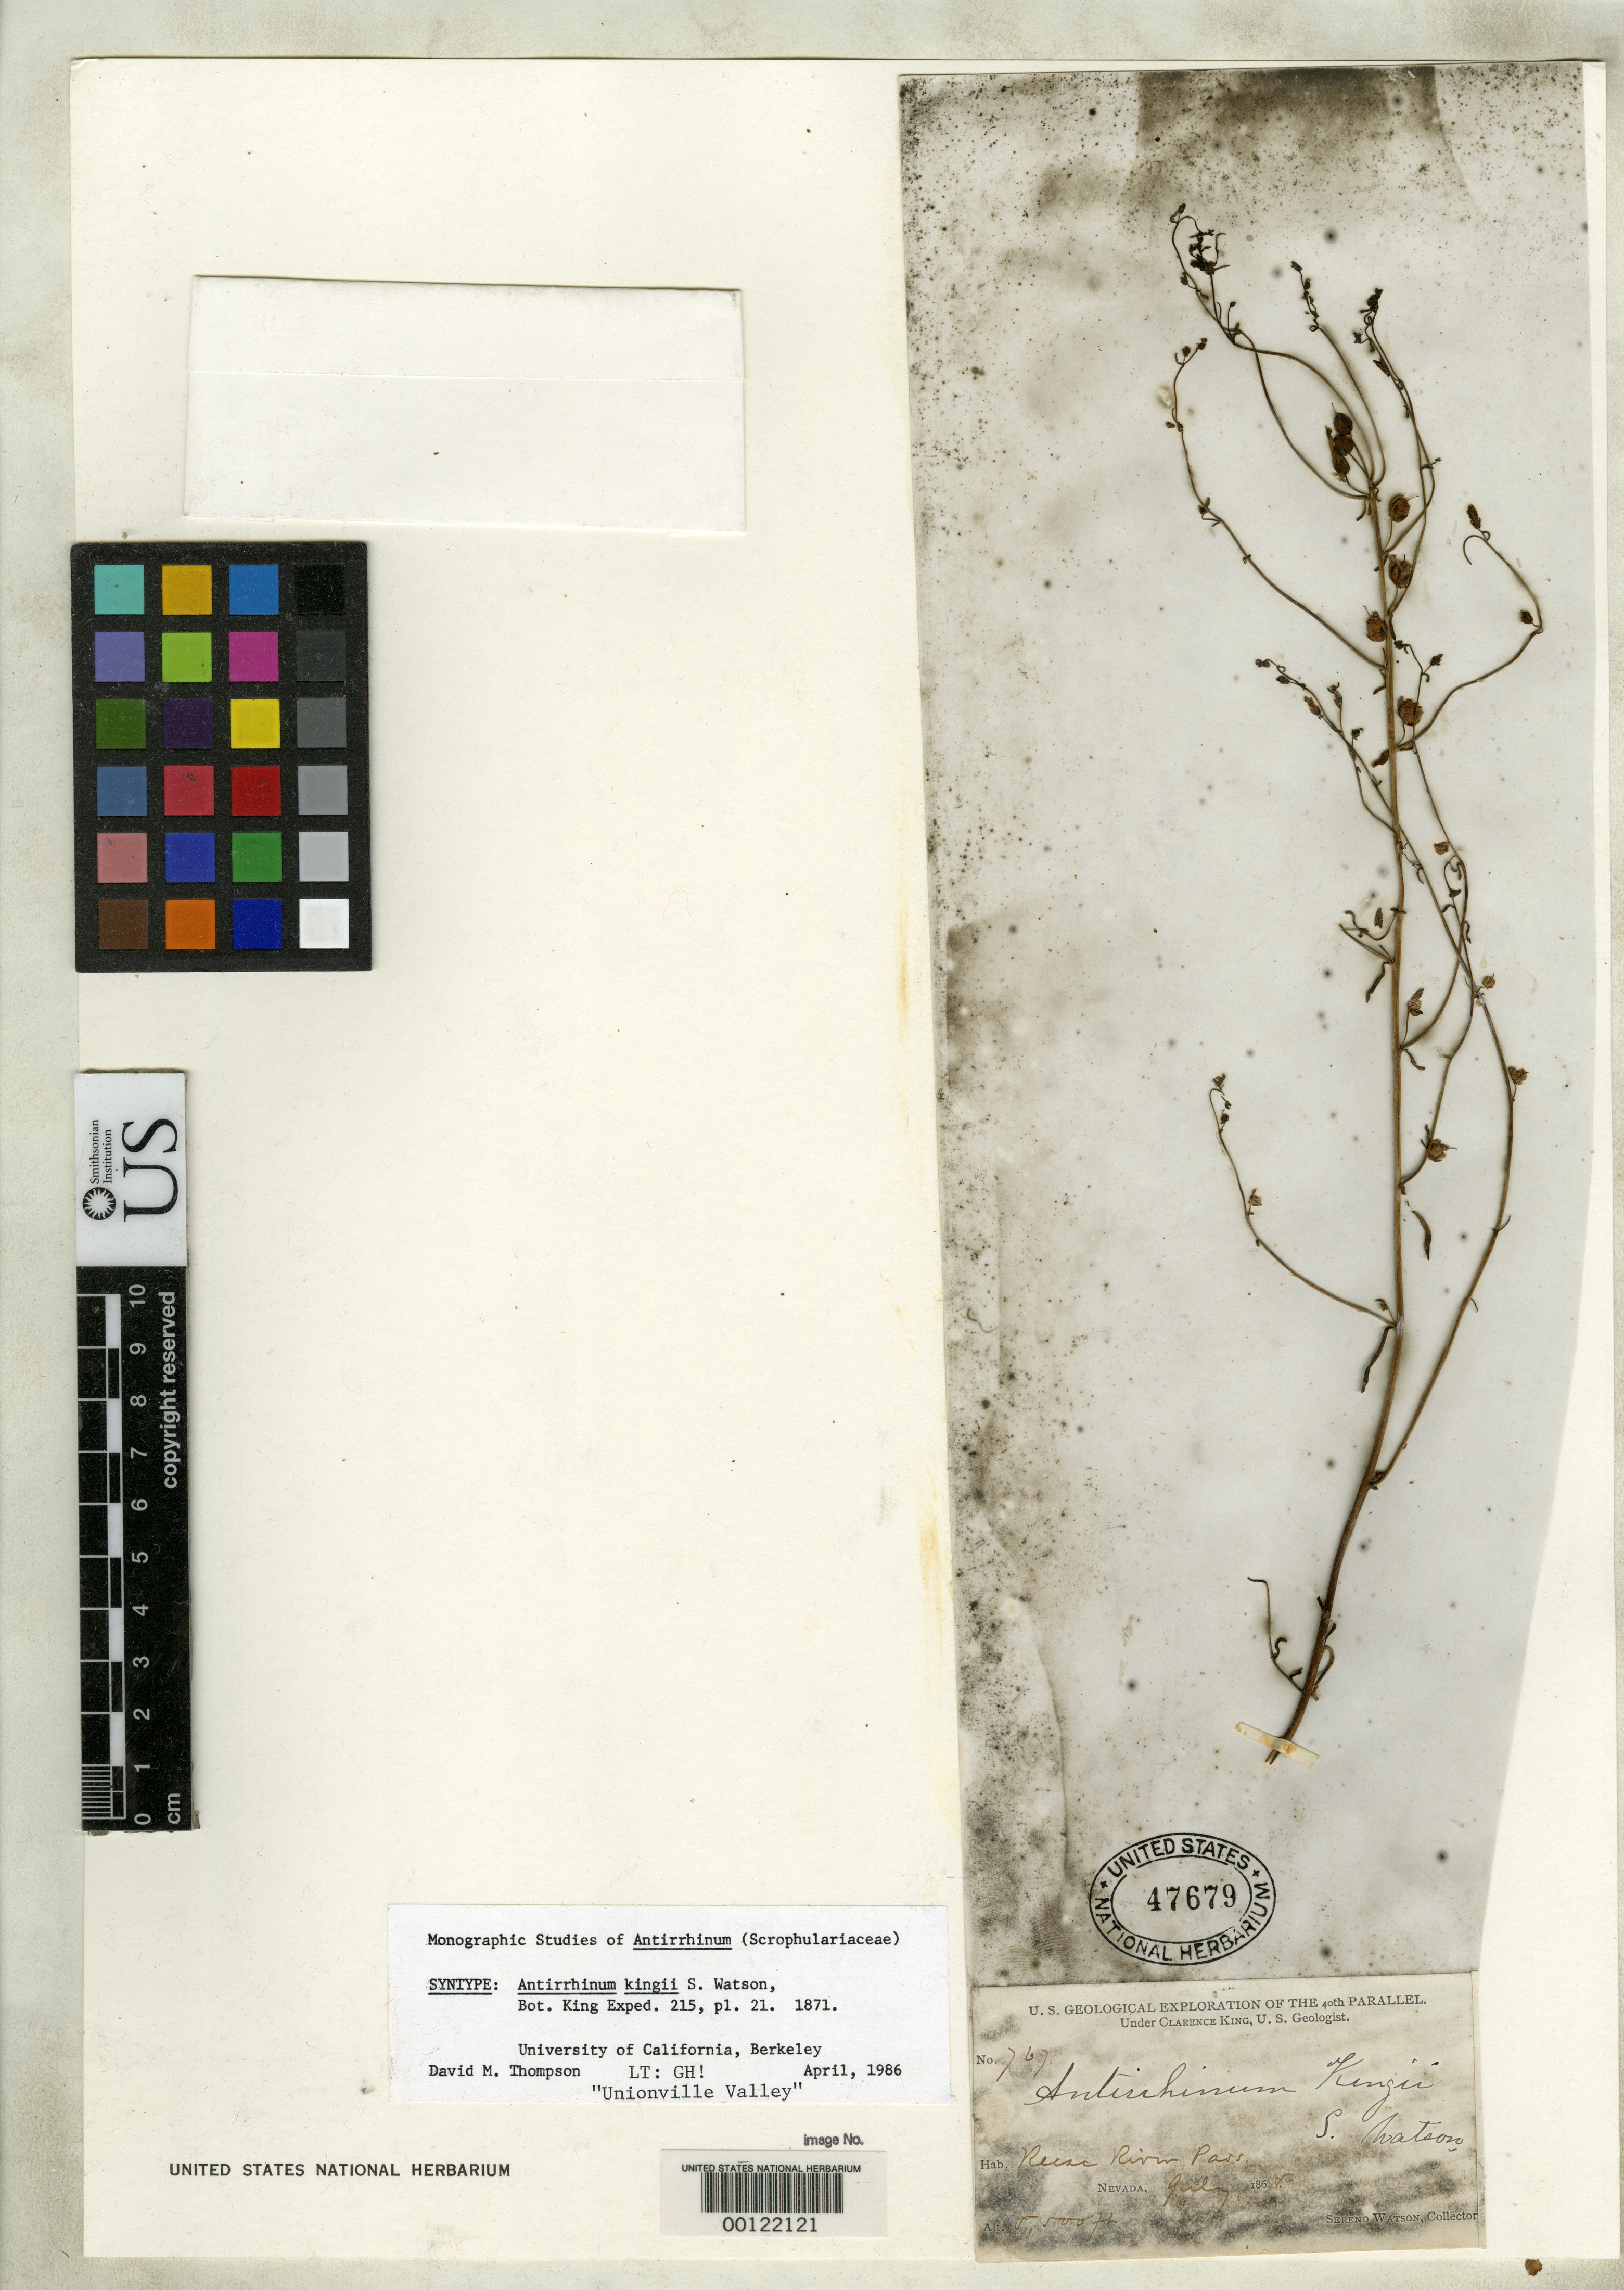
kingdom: Plantae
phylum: Tracheophyta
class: Magnoliopsida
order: Lamiales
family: Plantaginaceae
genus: Antirrhinum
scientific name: Antirrhinum kingii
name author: S. Watson in C. King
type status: Isolectotype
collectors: S. Watson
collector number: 767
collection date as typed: Jul 1868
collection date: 1868-07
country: United States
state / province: Nevada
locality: Reese River Pass.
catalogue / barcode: US 47679